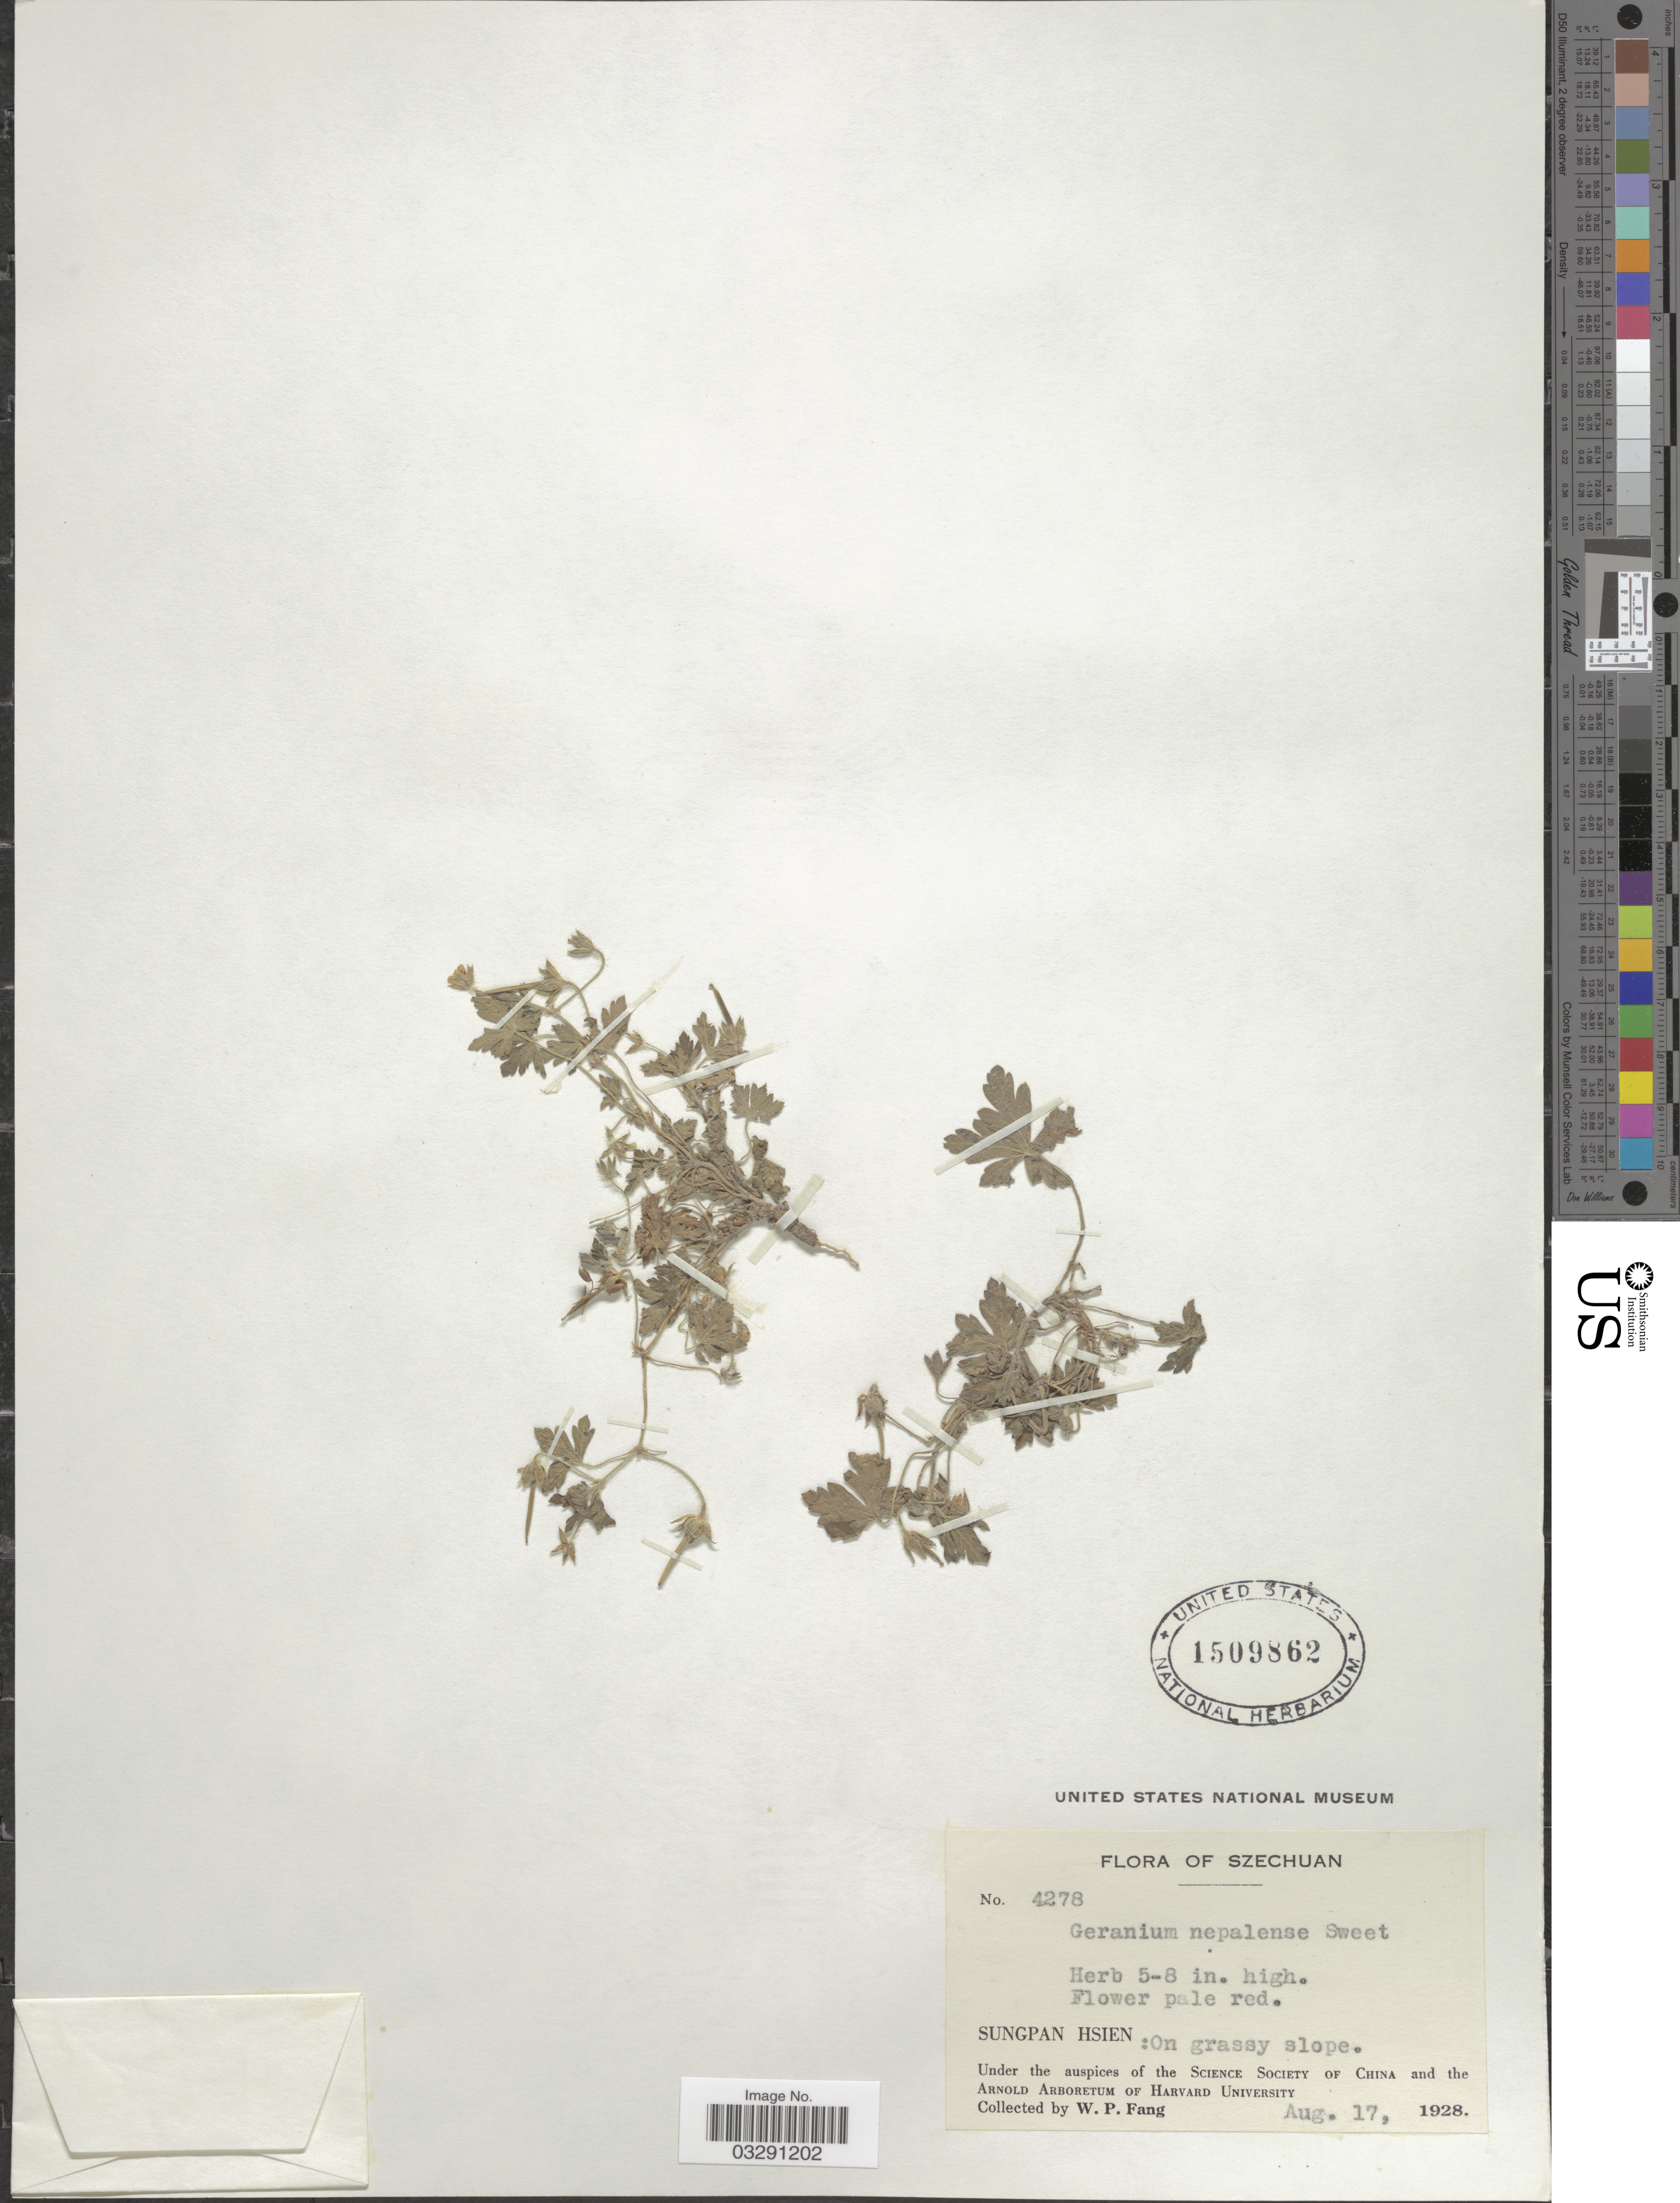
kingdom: Plantae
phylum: Tracheophyta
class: Magnoliopsida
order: Geraniales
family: Geraniaceae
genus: Geranium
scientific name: Geranium nepalense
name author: Sweet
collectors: W. P. Fang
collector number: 4278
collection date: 1928-08-17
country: China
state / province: Sichuan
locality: Szechuan, Sungpan Hsien: On grassy slope.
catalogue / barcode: US 1509862